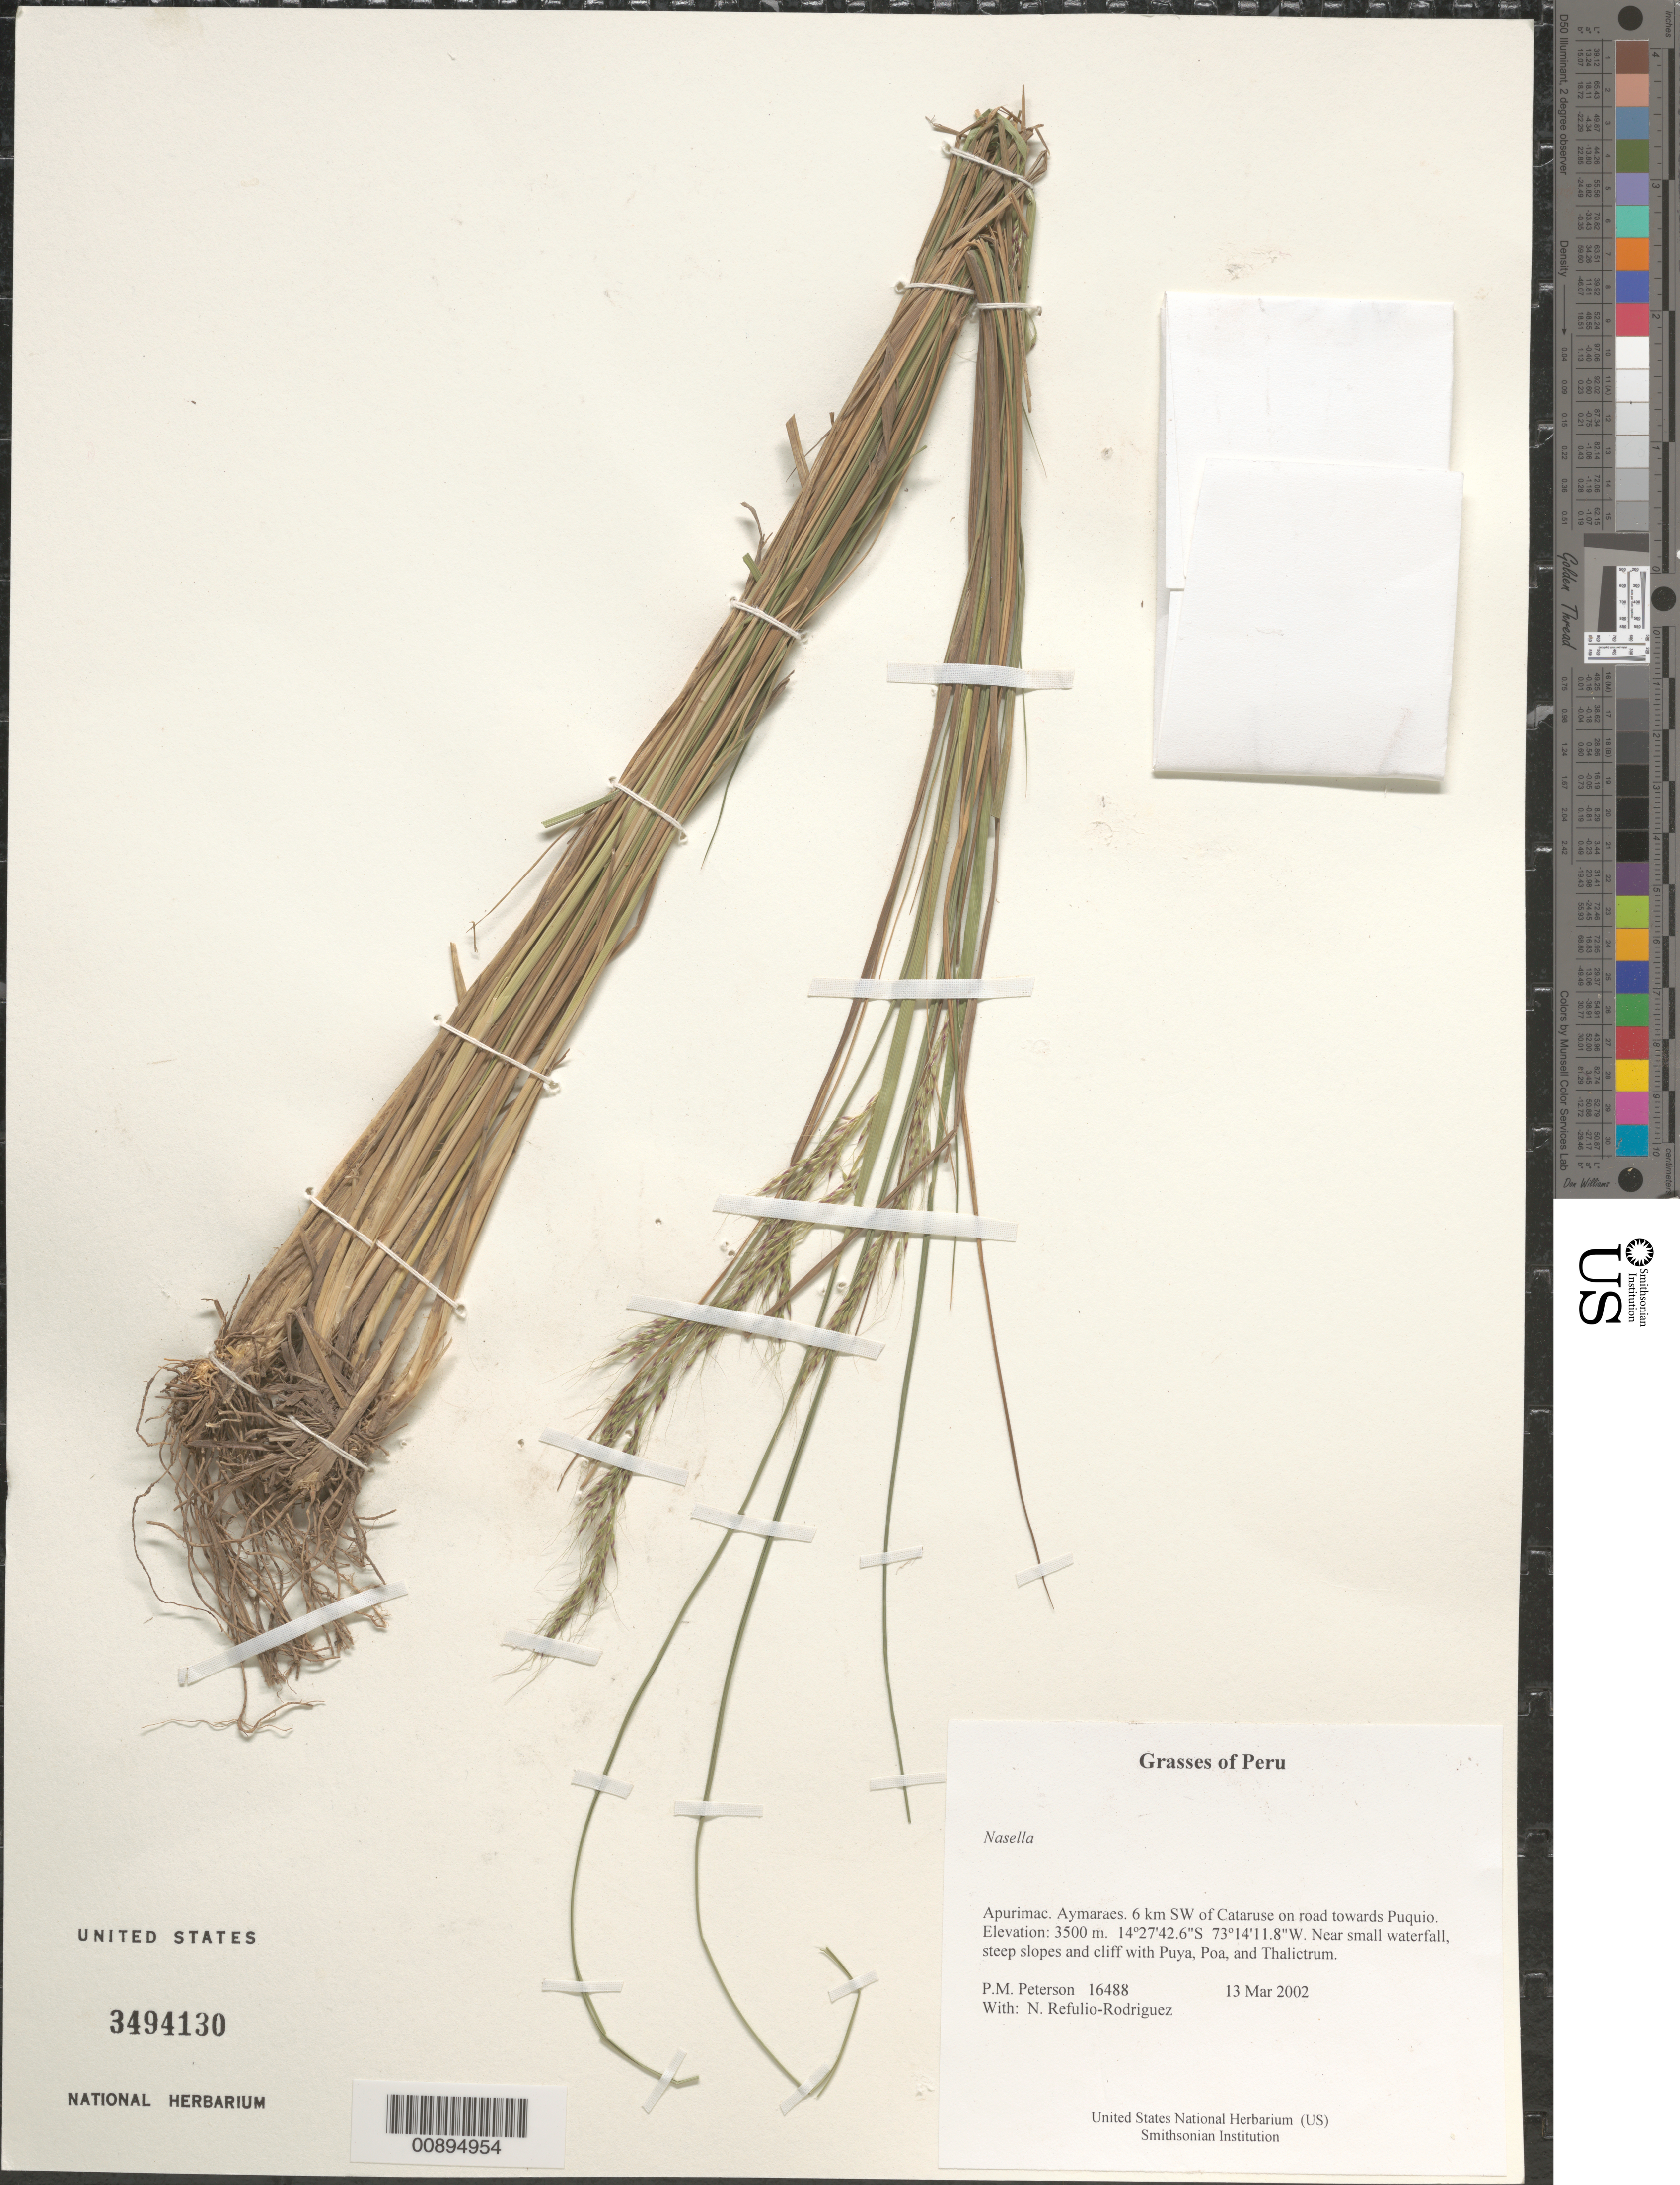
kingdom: Plantae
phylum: Tracheophyta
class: Liliopsida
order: Poales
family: Poaceae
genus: Nassella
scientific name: Nassella sp.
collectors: P. M. Peterson & N. Refulio-Rodríguez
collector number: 16488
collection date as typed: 13 Mar 2002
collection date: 2002-03-13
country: Peru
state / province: Apurímac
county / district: Aymaraes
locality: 6 km SW of Cataruse on road towards Puquio.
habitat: Near small waterfall, steep slopes and cliff with ~Puya, Poa, and Thalictrum~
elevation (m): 3500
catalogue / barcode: US 3494130